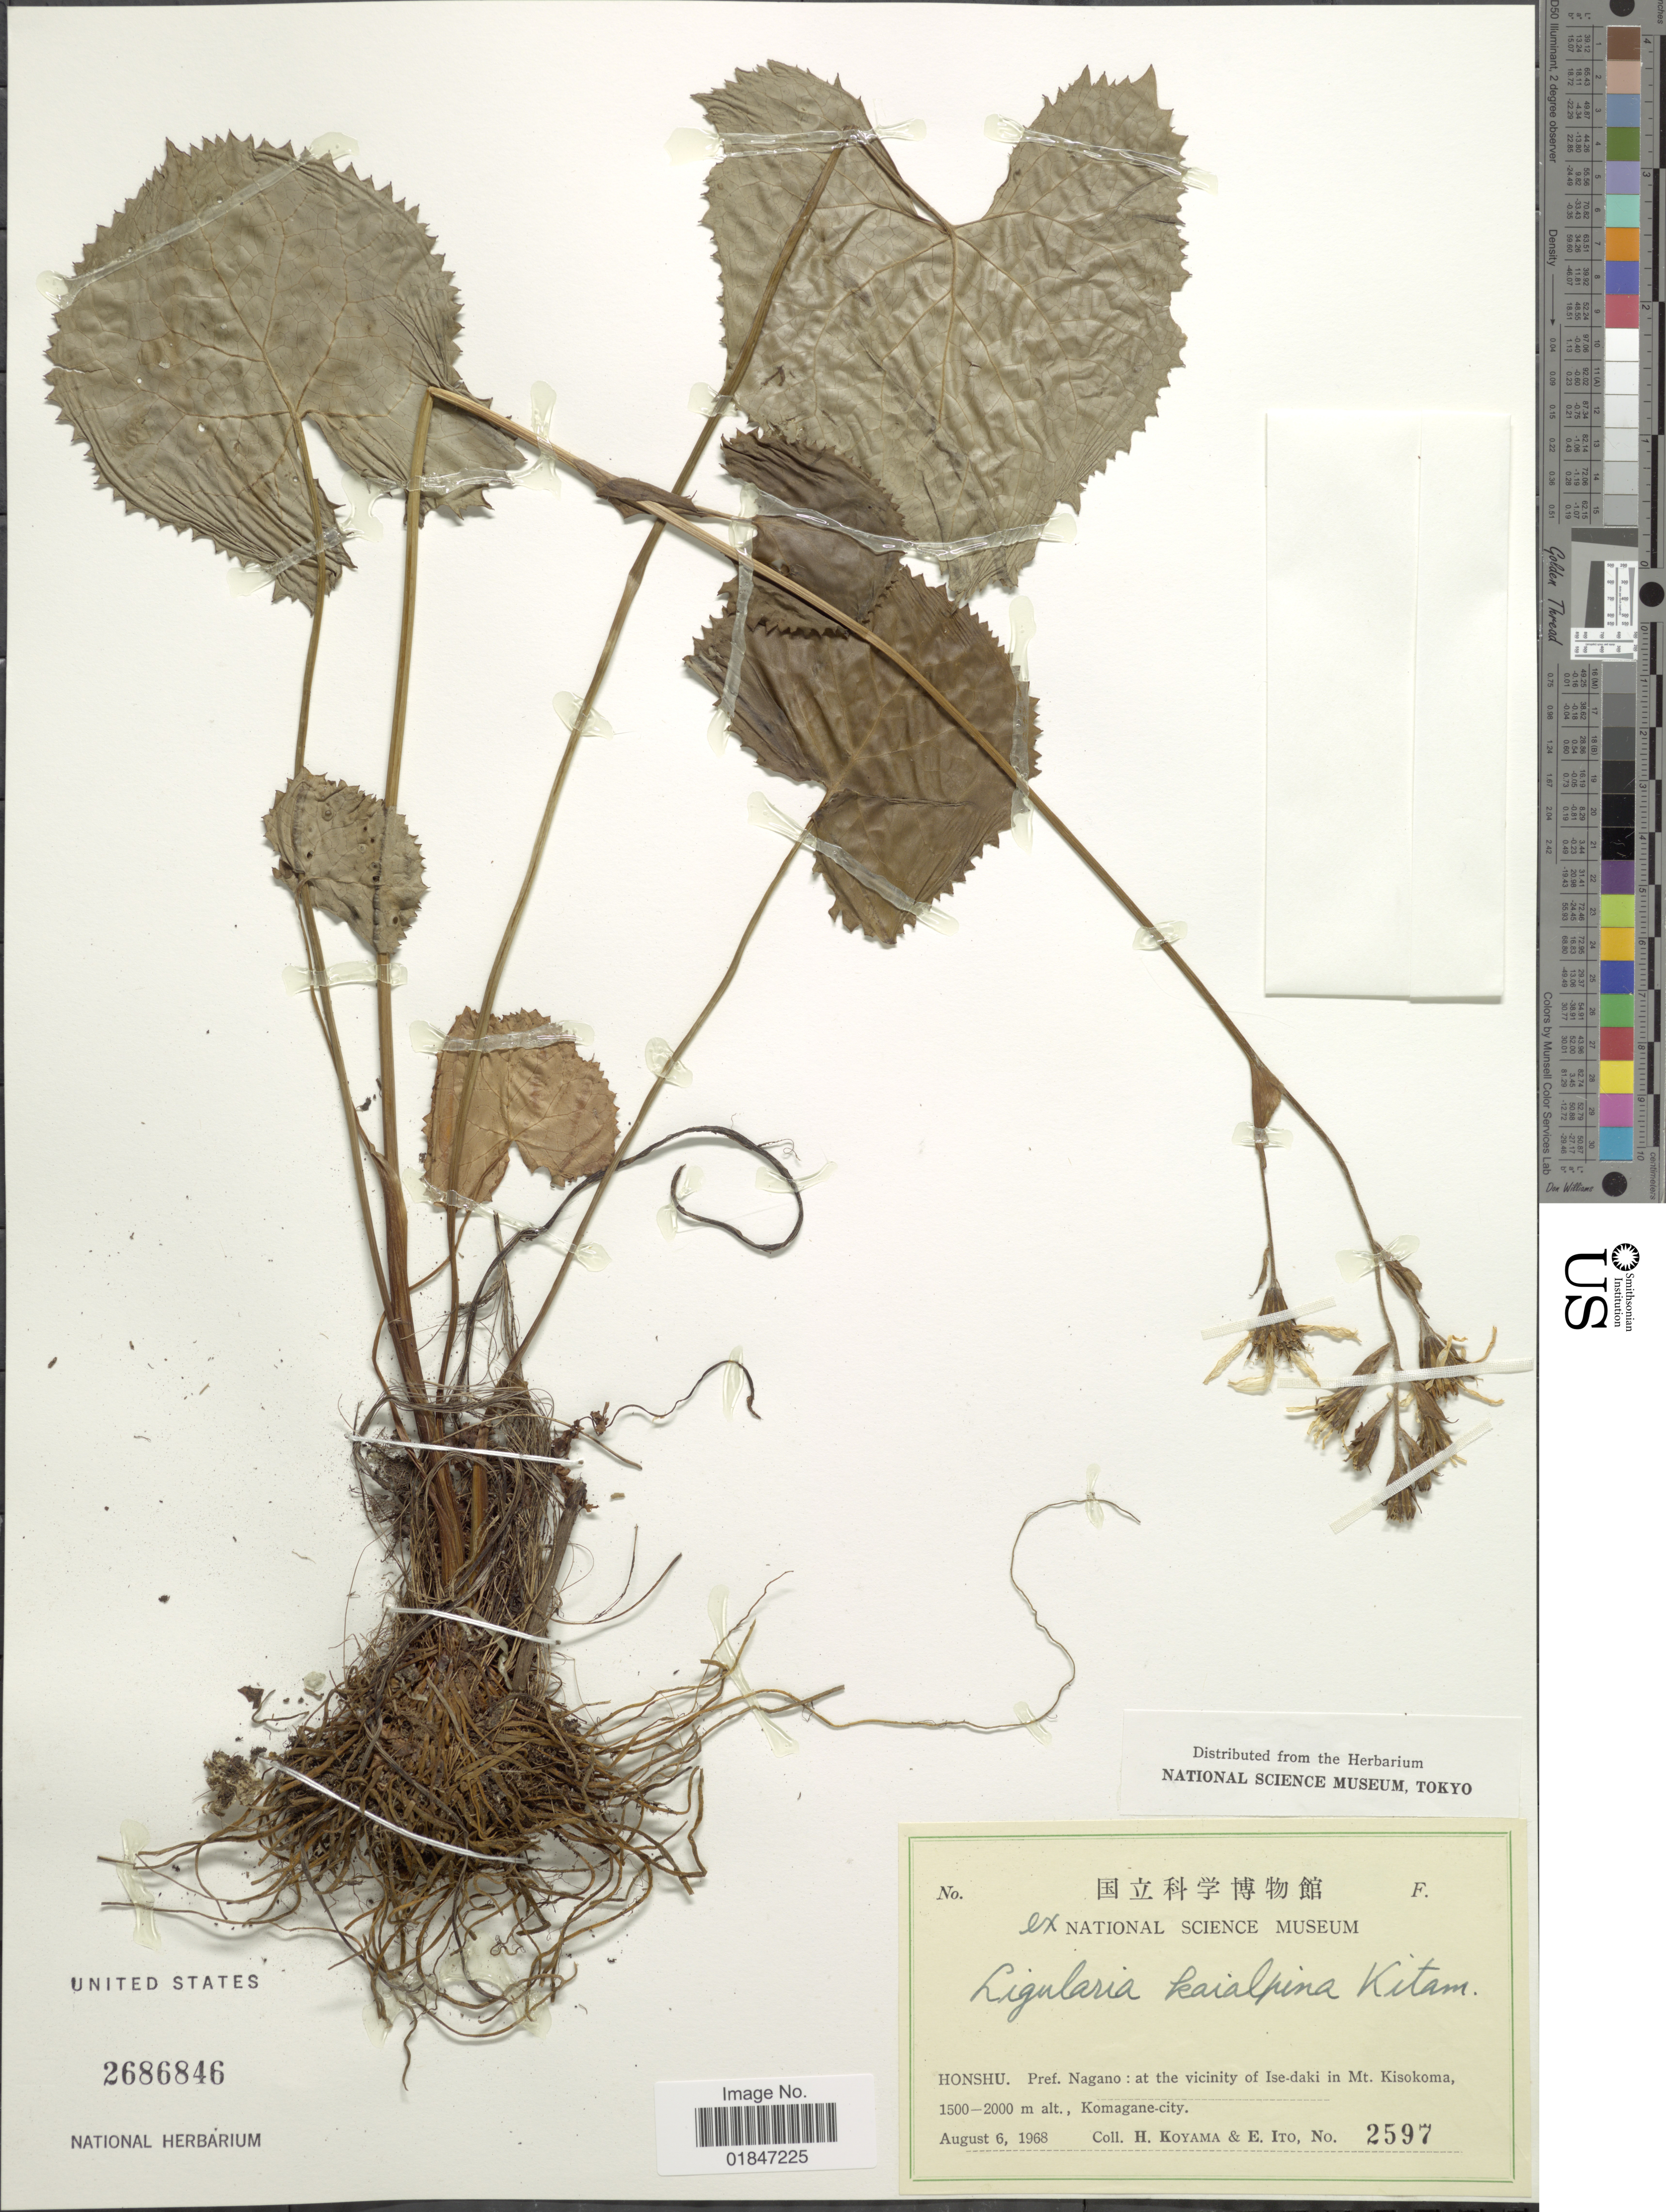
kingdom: Plantae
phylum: Tracheophyta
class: Magnoliopsida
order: Asterales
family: Asteraceae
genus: Ligularia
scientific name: Ligularia kaialpina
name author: Kitam.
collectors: H. Koyama & E. Ito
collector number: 2597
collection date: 1968-08-06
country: Japan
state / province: Nagano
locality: Honshu. Pref. Nagano: at the vicinity of Ise-daki in Mt. Kisokoma, Komagane-city.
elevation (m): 1500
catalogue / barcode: US 2686846